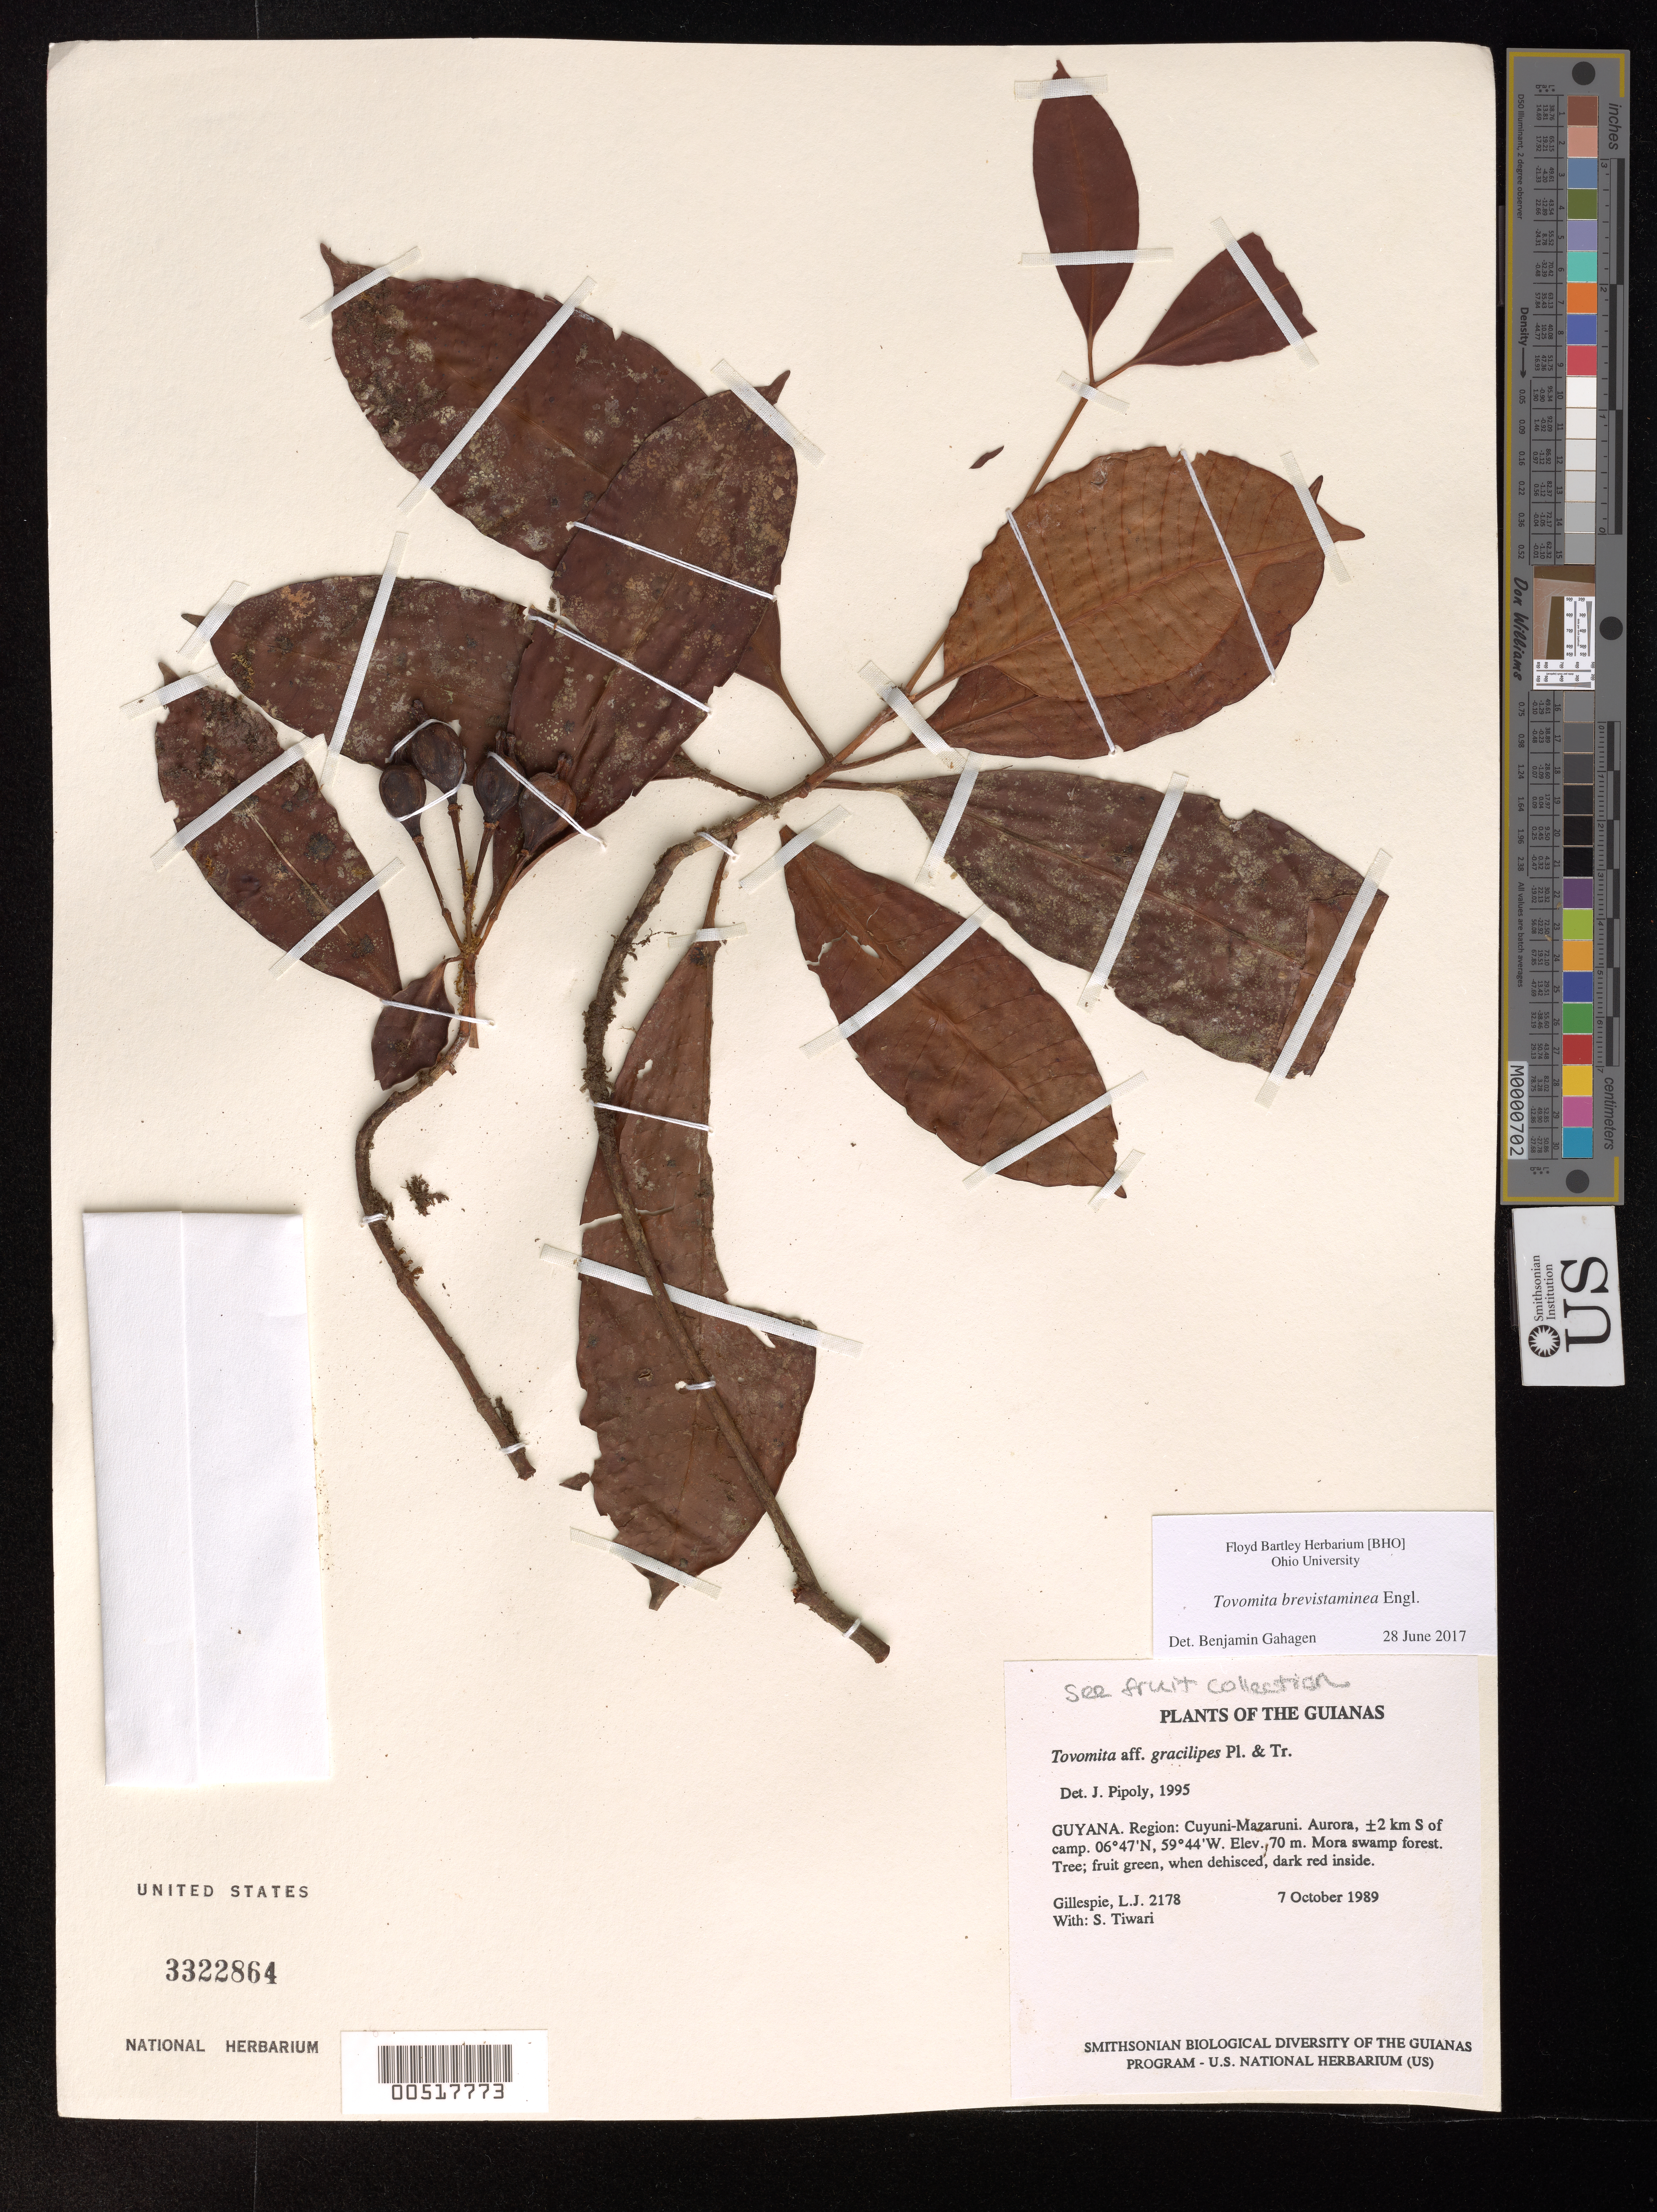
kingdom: Plantae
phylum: Tracheophyta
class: Magnoliopsida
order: Malpighiales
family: Clusiaceae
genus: Tovomita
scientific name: Tovomita brevistaminea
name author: Engl.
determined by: Gahagen, Benjamin, (BHO), Ohio University (UNITED STATES)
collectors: L. J. Gillespie & S. Tiwari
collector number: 2178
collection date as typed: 7 October 1989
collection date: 1989-10-07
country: Guyana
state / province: Cuyuni-Mazaruni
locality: Aurora, ±2 km S of camp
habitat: Mora swamp forest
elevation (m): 70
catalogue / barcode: US 3322864